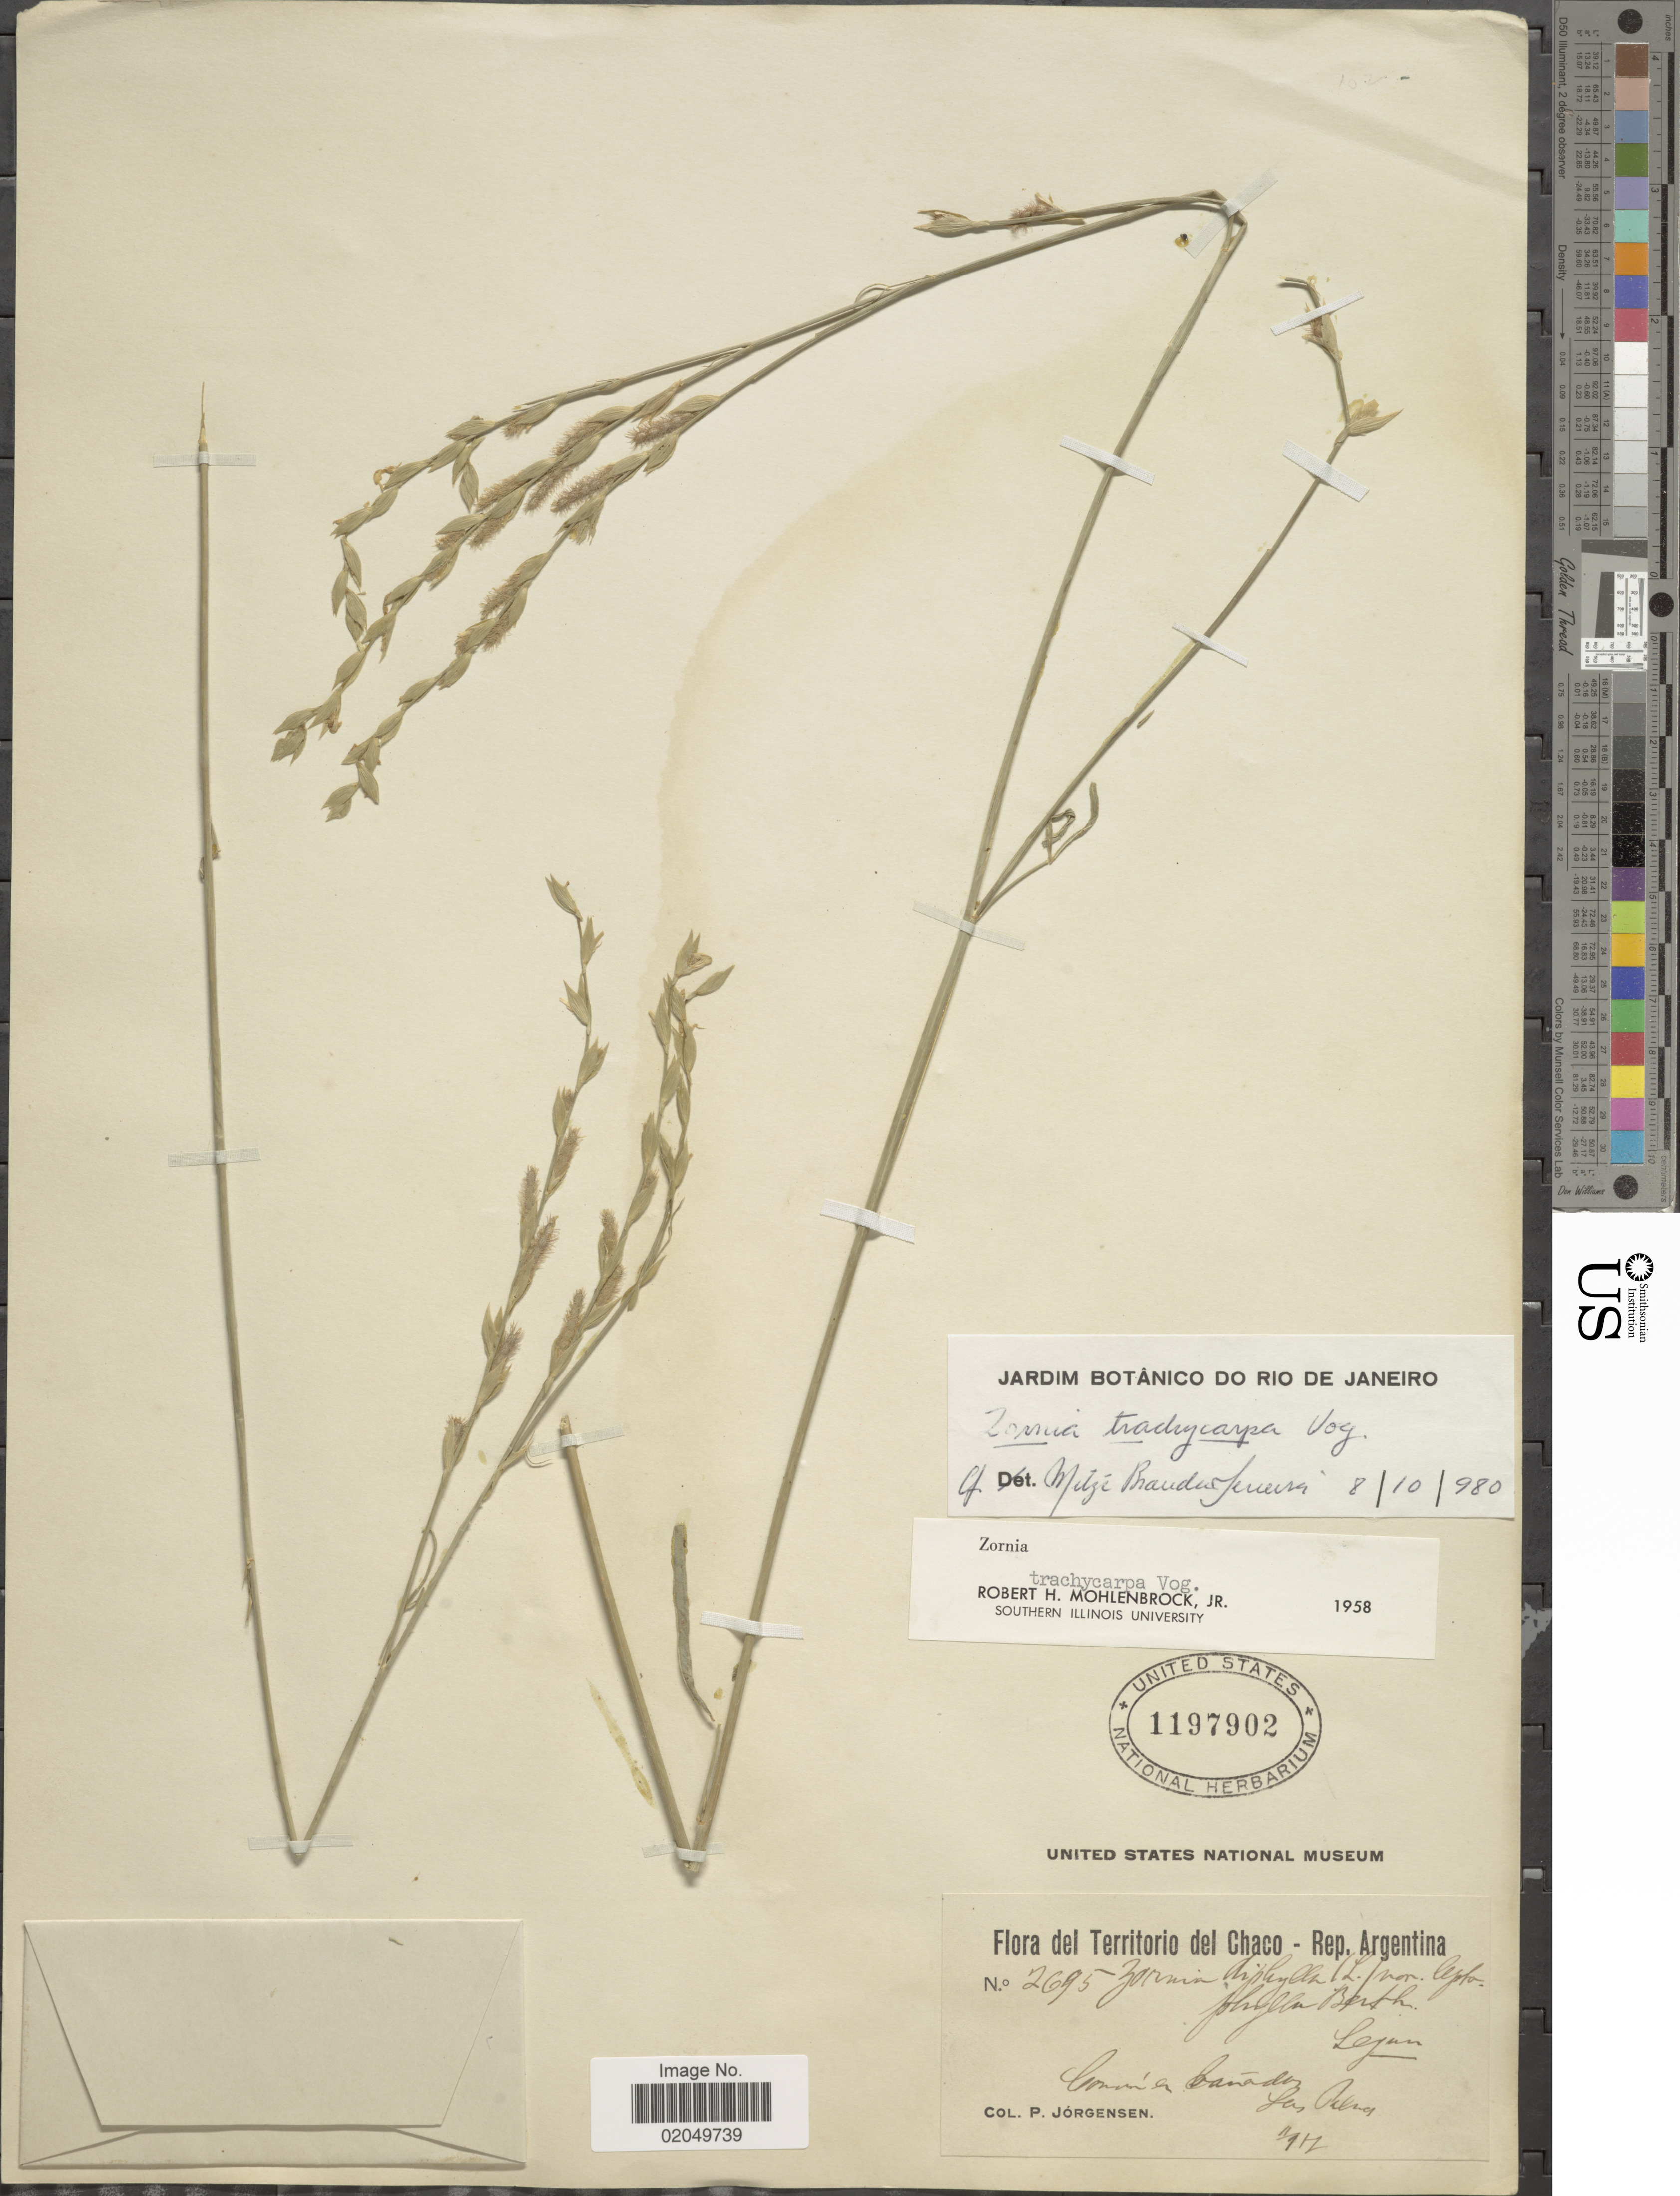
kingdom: Plantae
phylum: Tracheophyta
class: Magnoliopsida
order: Fabales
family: Fabaceae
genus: Zornia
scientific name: Zornia trachycarpa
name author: Vogel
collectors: P. Jörgensen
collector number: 2695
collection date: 1912-11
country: Argentina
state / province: Chaco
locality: Territorio del Chaco - Rep. Argentina. Comun Canada Los Palmas.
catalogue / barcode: US 1197902